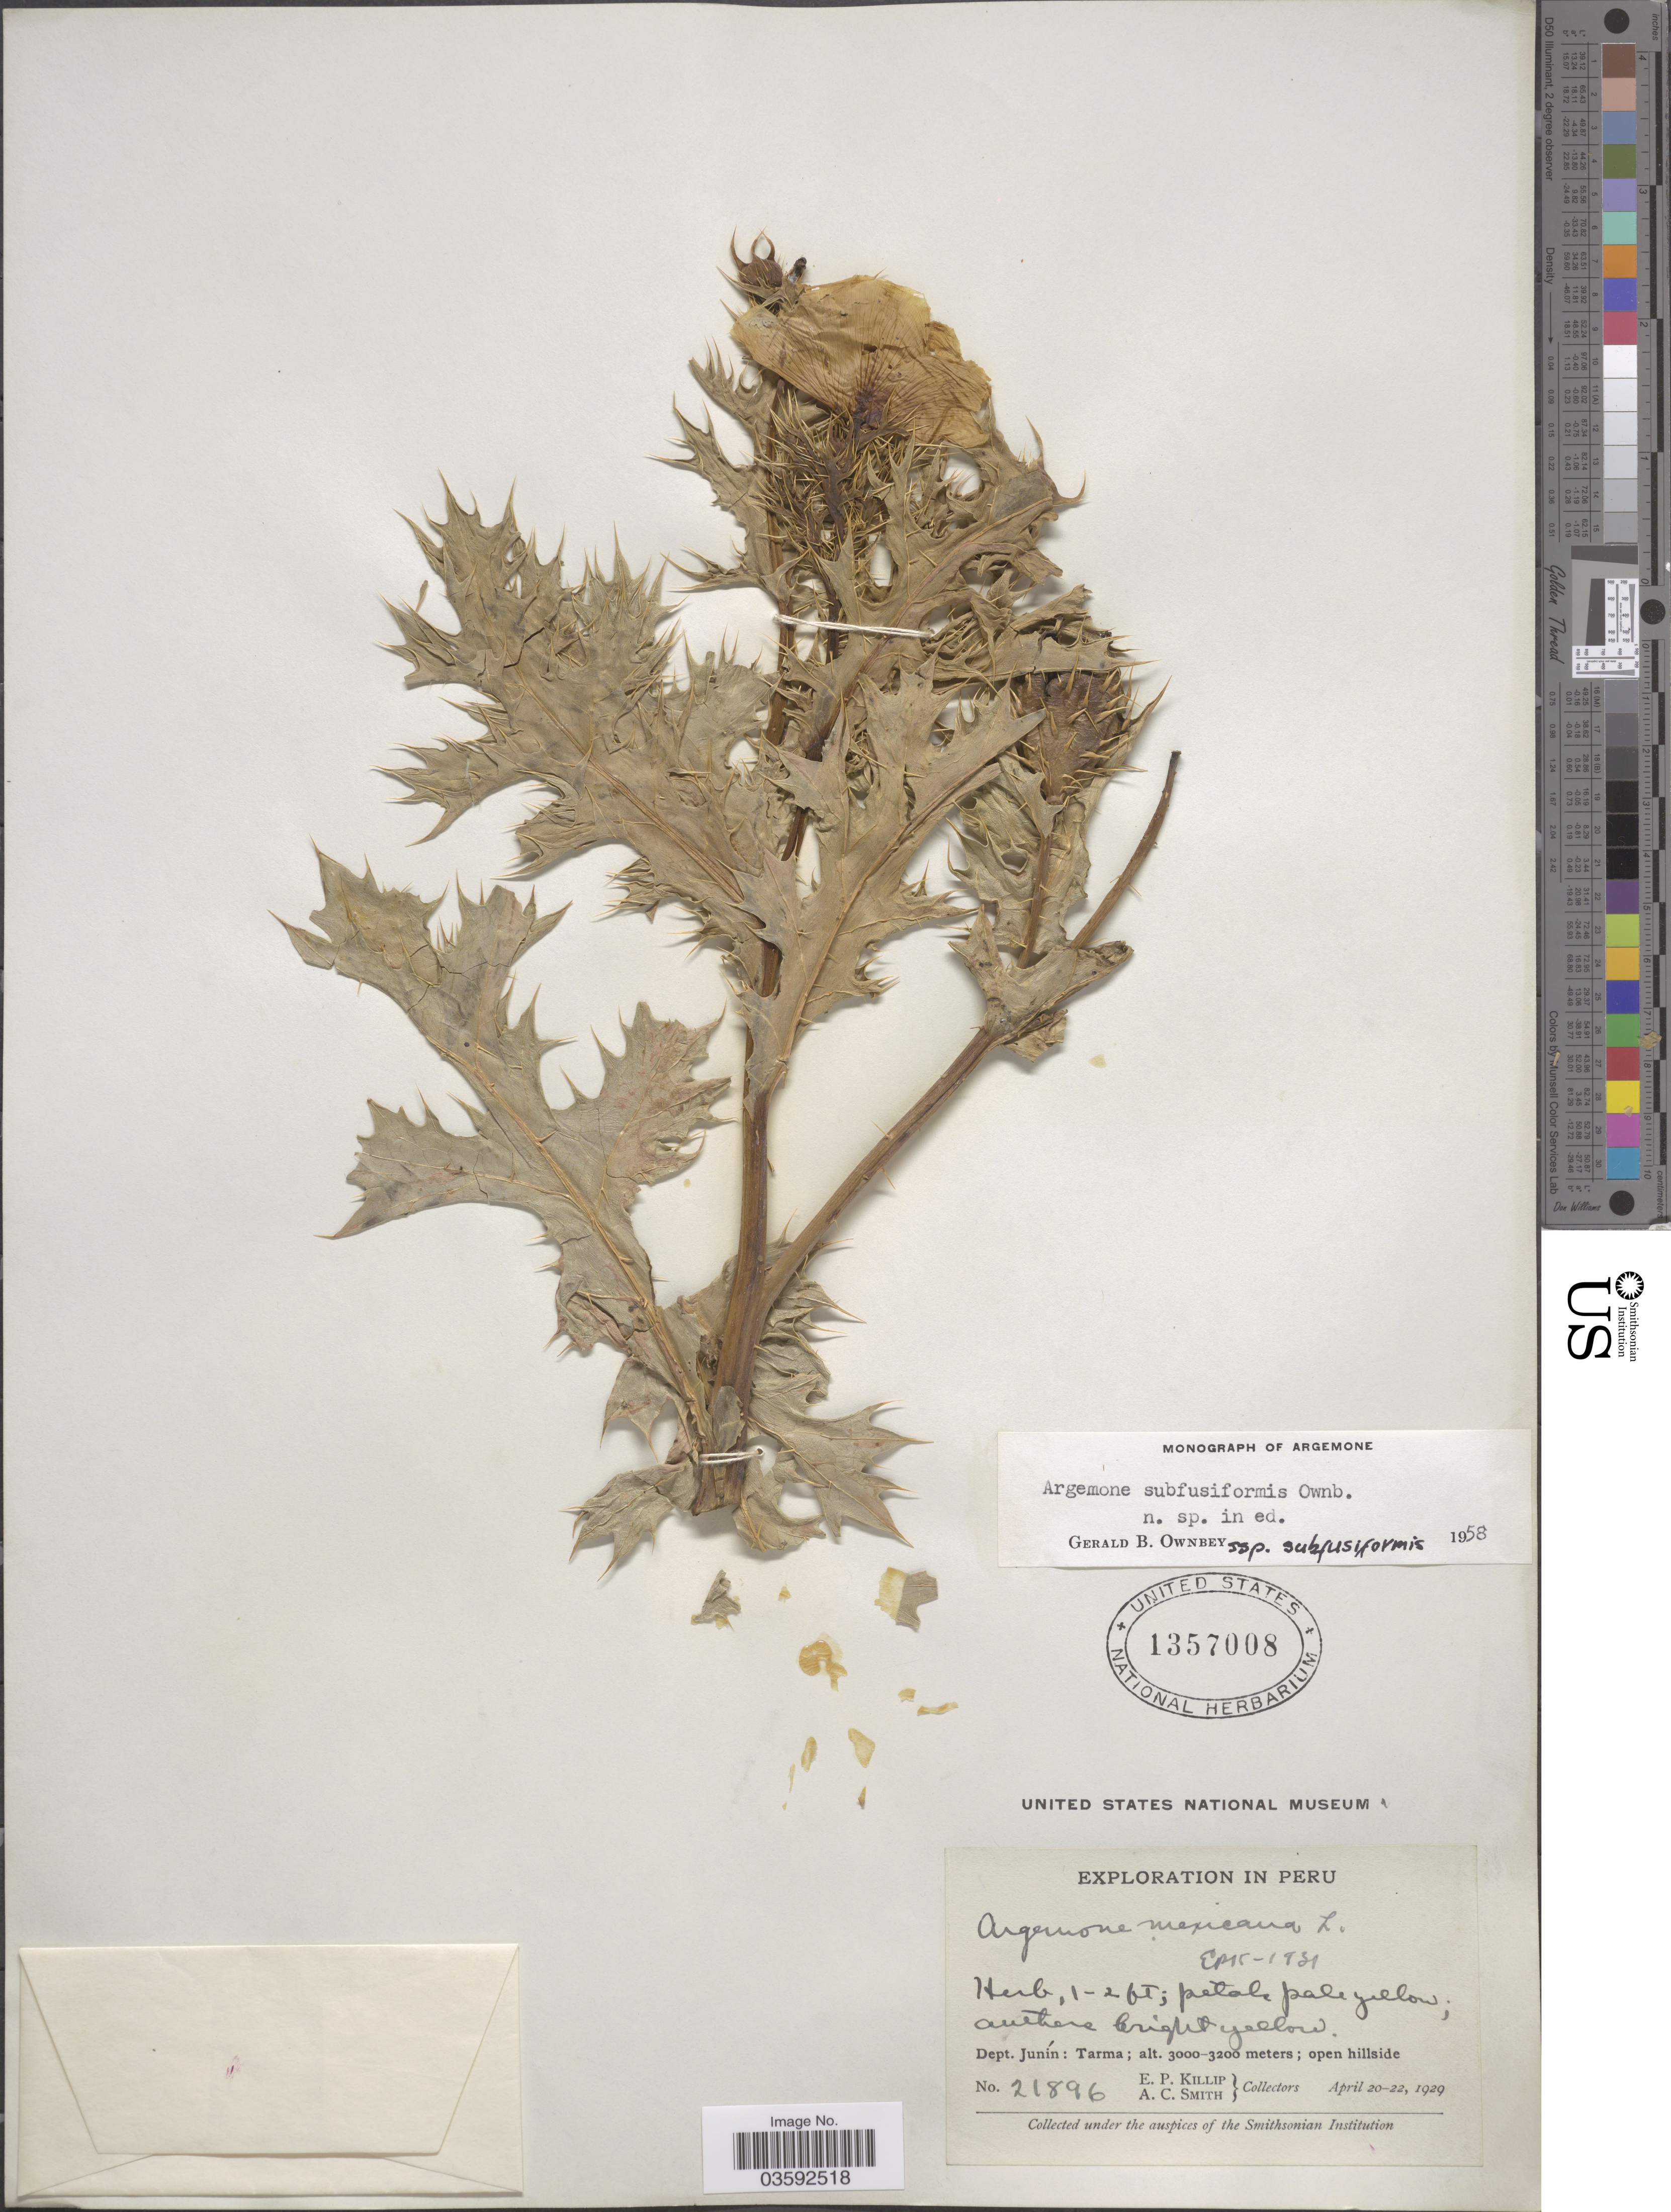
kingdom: Plantae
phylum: Tracheophyta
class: Magnoliopsida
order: Ranunculales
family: Papaveraceae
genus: Argemone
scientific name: Argemone subfusiformis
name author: G.B. Ownbey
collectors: E. P. Killip & A. C. Smith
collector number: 21896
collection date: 1929-04-20/1929-04-22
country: Peru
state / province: Junín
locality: Dept. Junín: Tarma.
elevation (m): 3000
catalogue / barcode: US 1357008